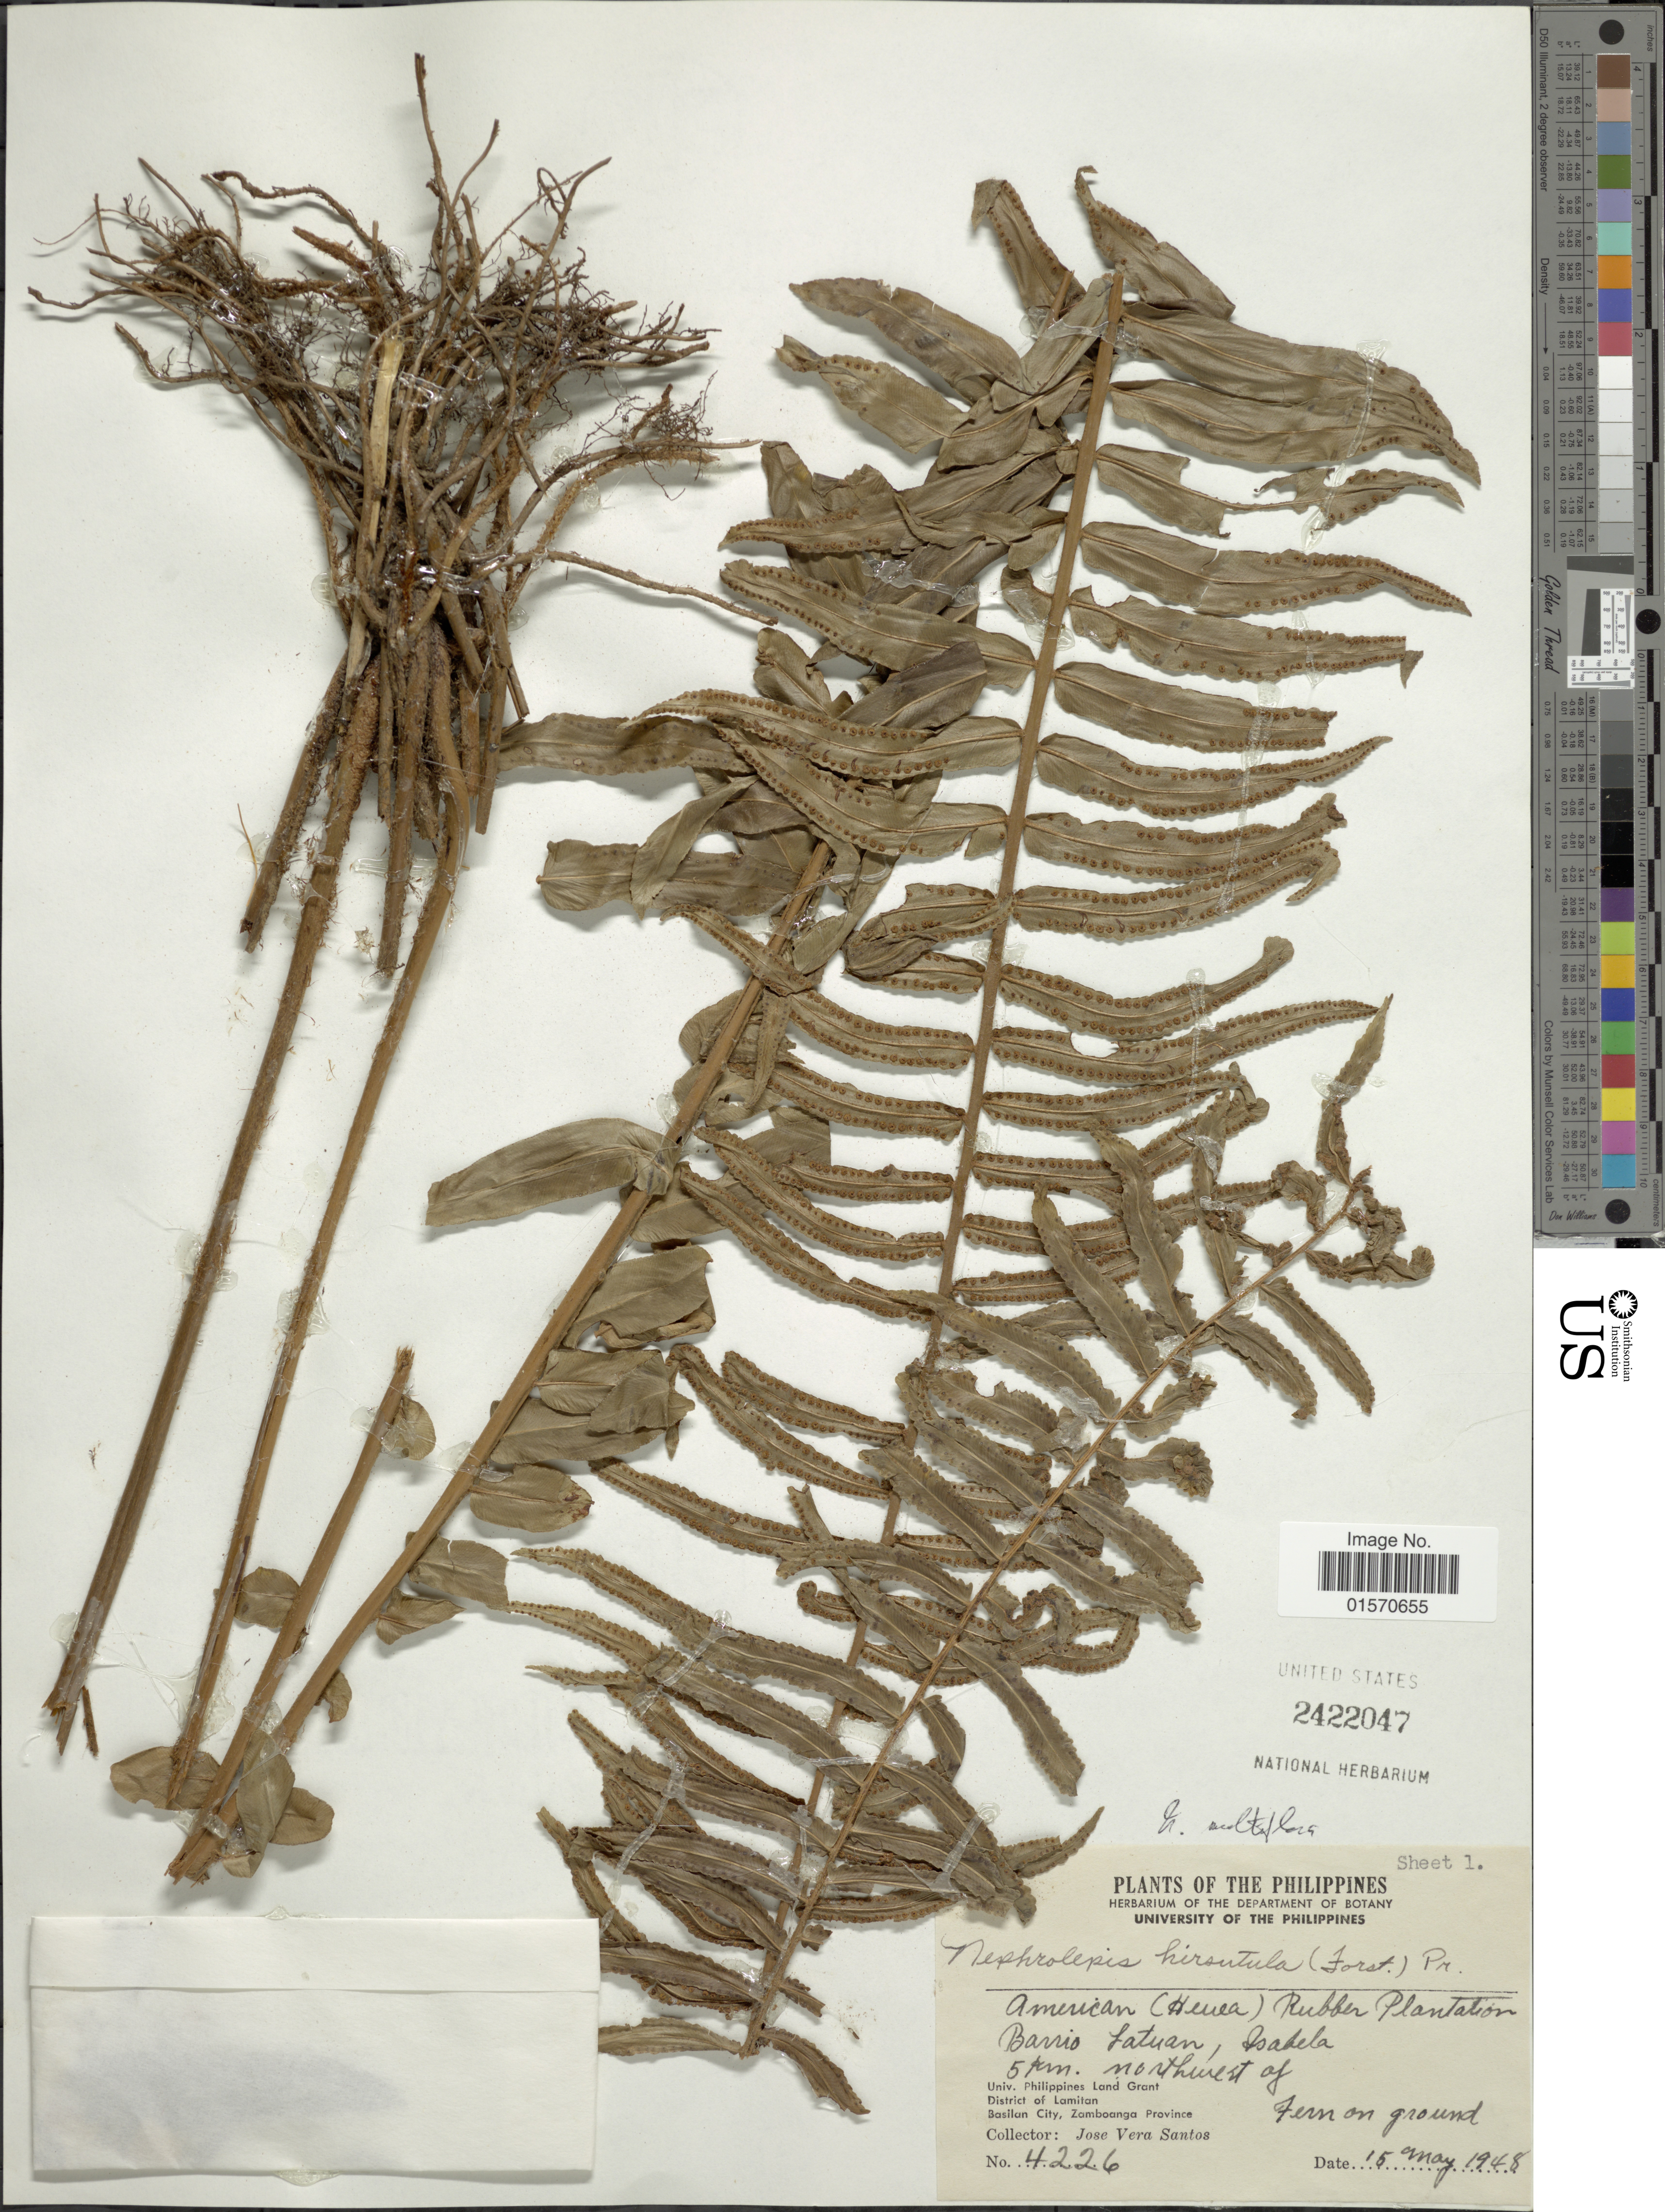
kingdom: Plantae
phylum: Tracheophyta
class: Polypodiopsida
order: Polypodiales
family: Nephrolepidaceae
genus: Nephrolepis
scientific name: Nephrolepis multiflora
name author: (Roxb.) F.M. Jarrett ex C.V. Morton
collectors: J. Santos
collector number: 4226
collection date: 1948-05-15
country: Philippines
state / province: Muslim Mindanao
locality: Barrio Latuan, Isabela. 5 km. northwest of district of Lamitan, Basilan City, Zamboanga Province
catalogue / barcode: US 2422047